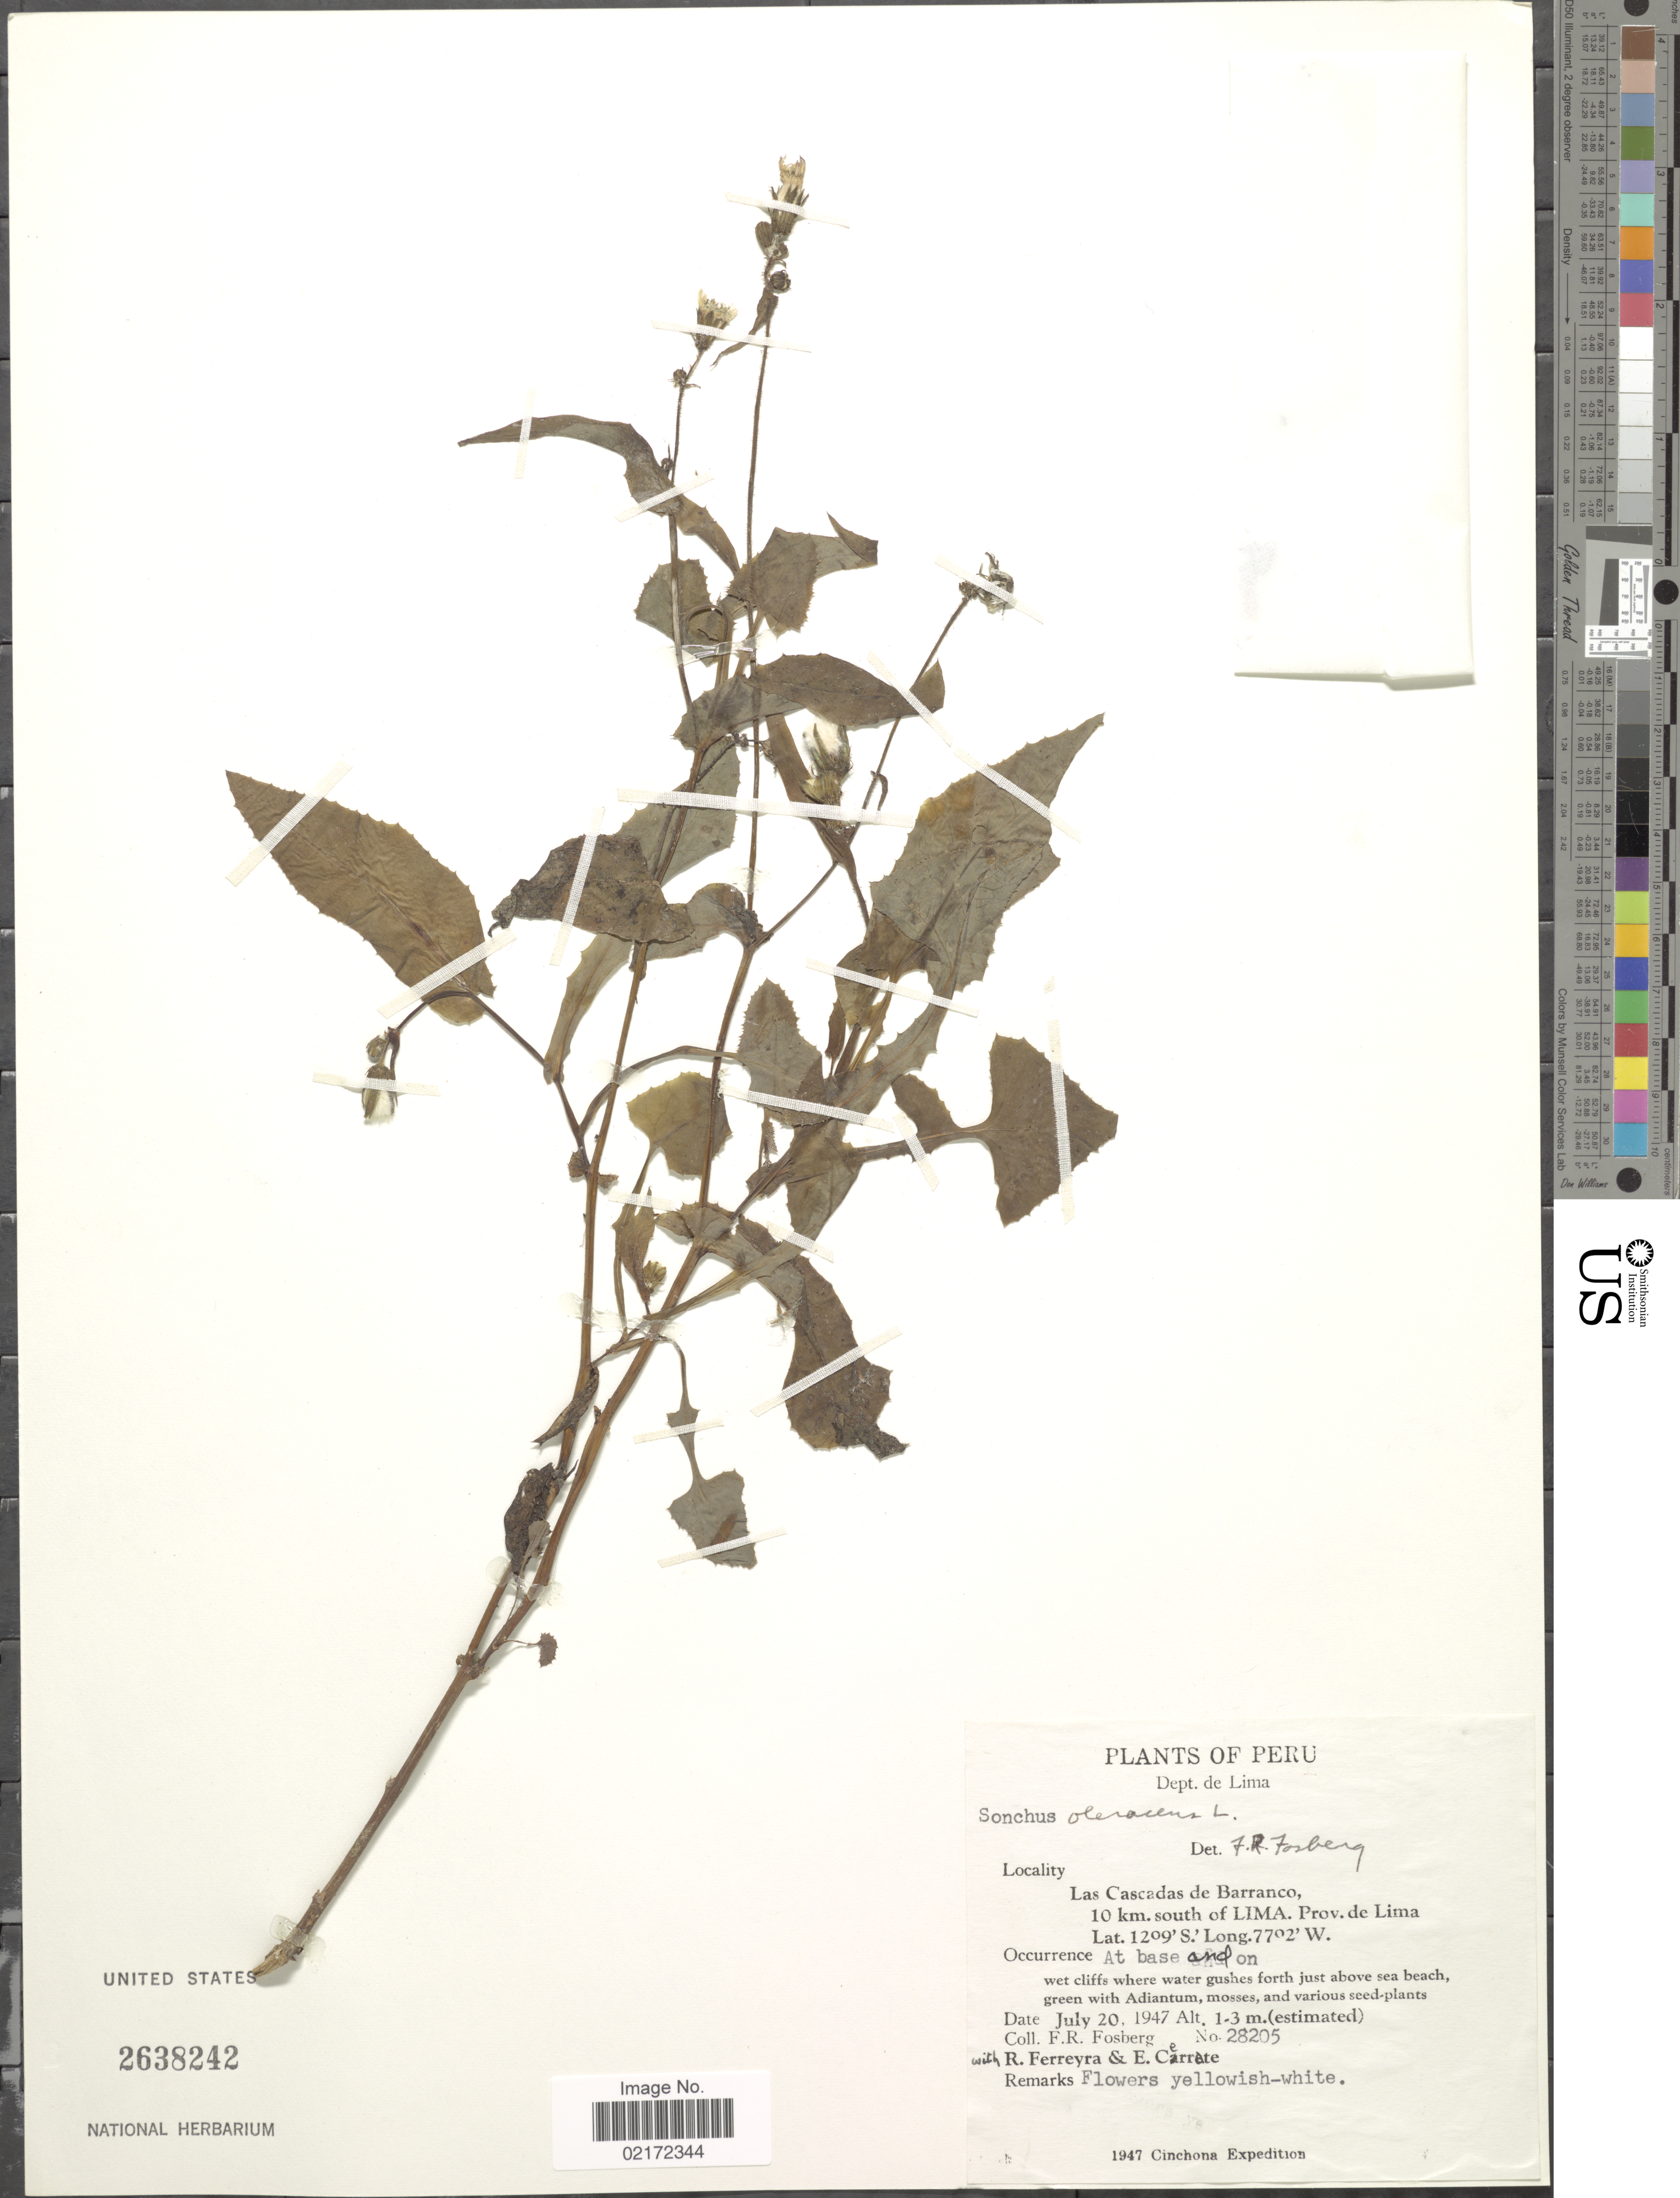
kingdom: Plantae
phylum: Tracheophyta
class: Magnoliopsida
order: Asterales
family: Asteraceae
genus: Sonchus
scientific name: Sonchus oleraceus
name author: L.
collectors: F. R. Fosberg, R. A. Ferreyra & E. Cerrate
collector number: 28205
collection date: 1947-07-20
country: Peru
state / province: Lima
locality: Dept. de Lima. Las Cascadas de Barranco, 10 km. south of Lima. Prov. de Lima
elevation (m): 1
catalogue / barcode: US 2638242